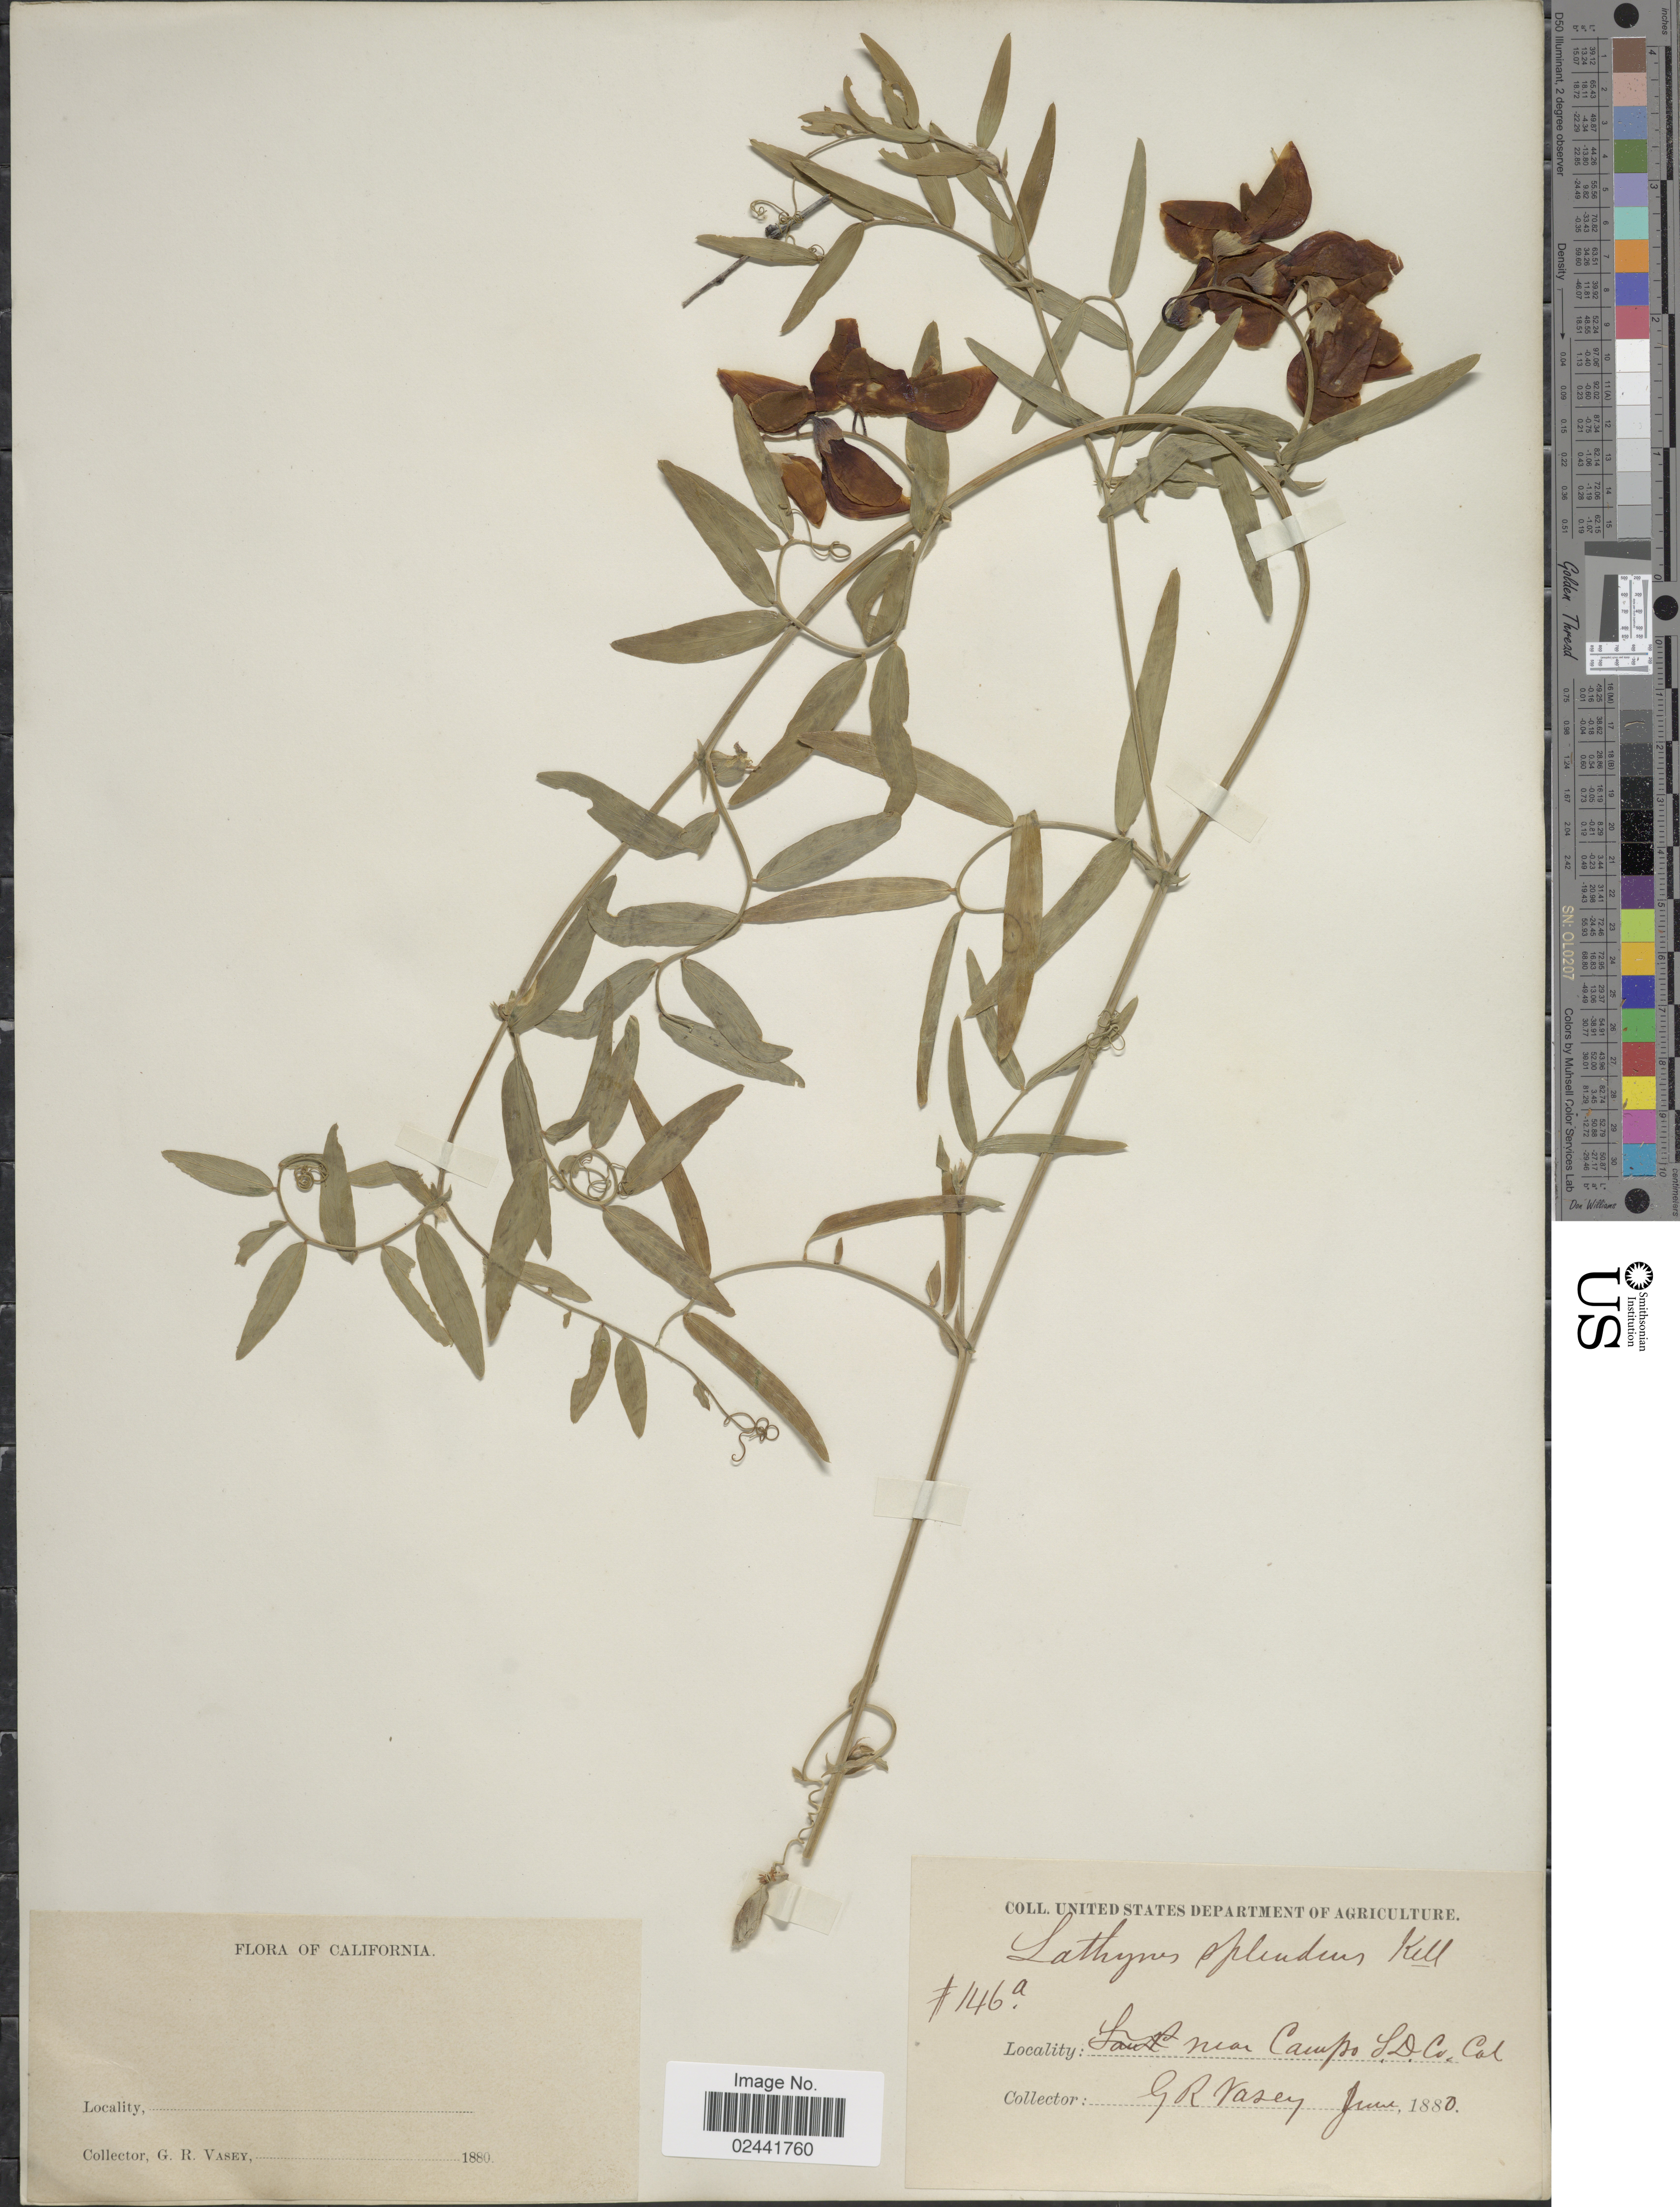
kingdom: Plantae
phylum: Tracheophyta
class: Magnoliopsida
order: Fabales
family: Fabaceae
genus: Lathyrus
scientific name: Lathyrus splendens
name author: Kellogg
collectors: G. R. Vasey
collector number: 146a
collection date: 1880-06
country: United States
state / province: California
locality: Near Campo S.D. Co